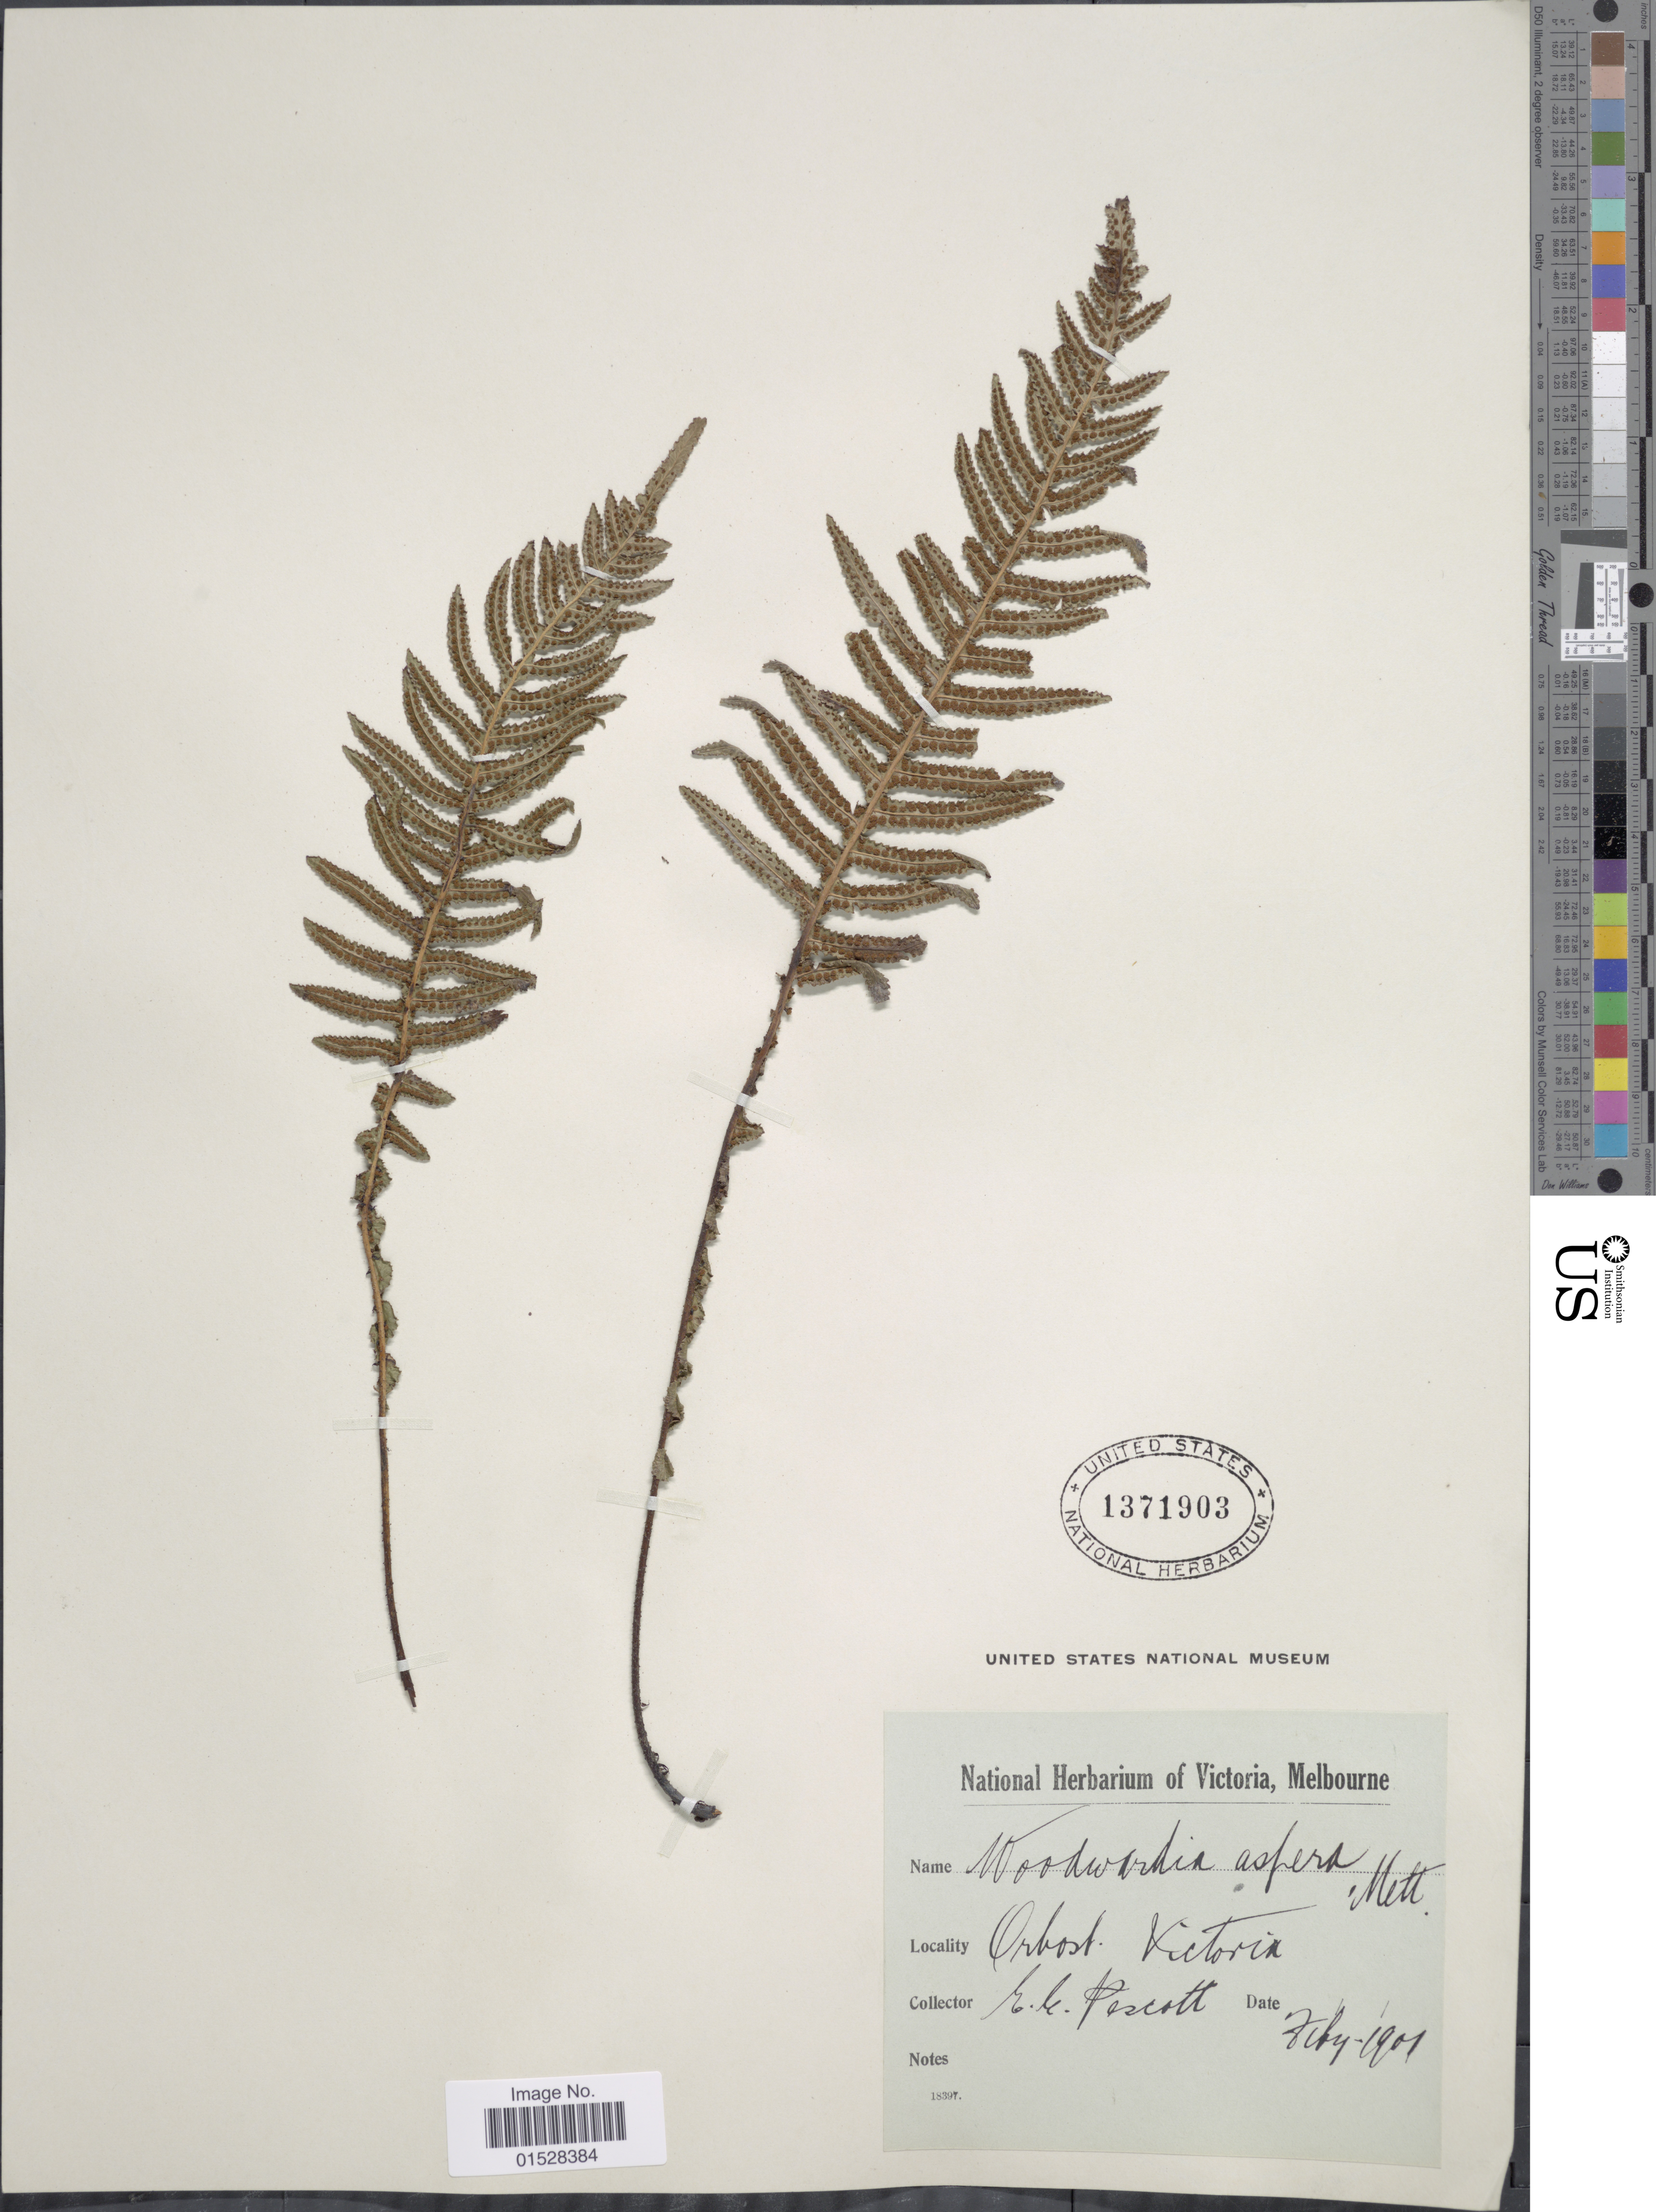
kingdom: Plantae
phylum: Tracheophyta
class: Polypodiopsida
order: Polypodiales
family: Blechnaceae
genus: Blechnum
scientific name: Blechnum neohollandicum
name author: Christenh.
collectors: E. Pescott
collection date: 1901-02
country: Australia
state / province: Victoria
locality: Orbost, Victoria.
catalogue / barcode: US 1371903